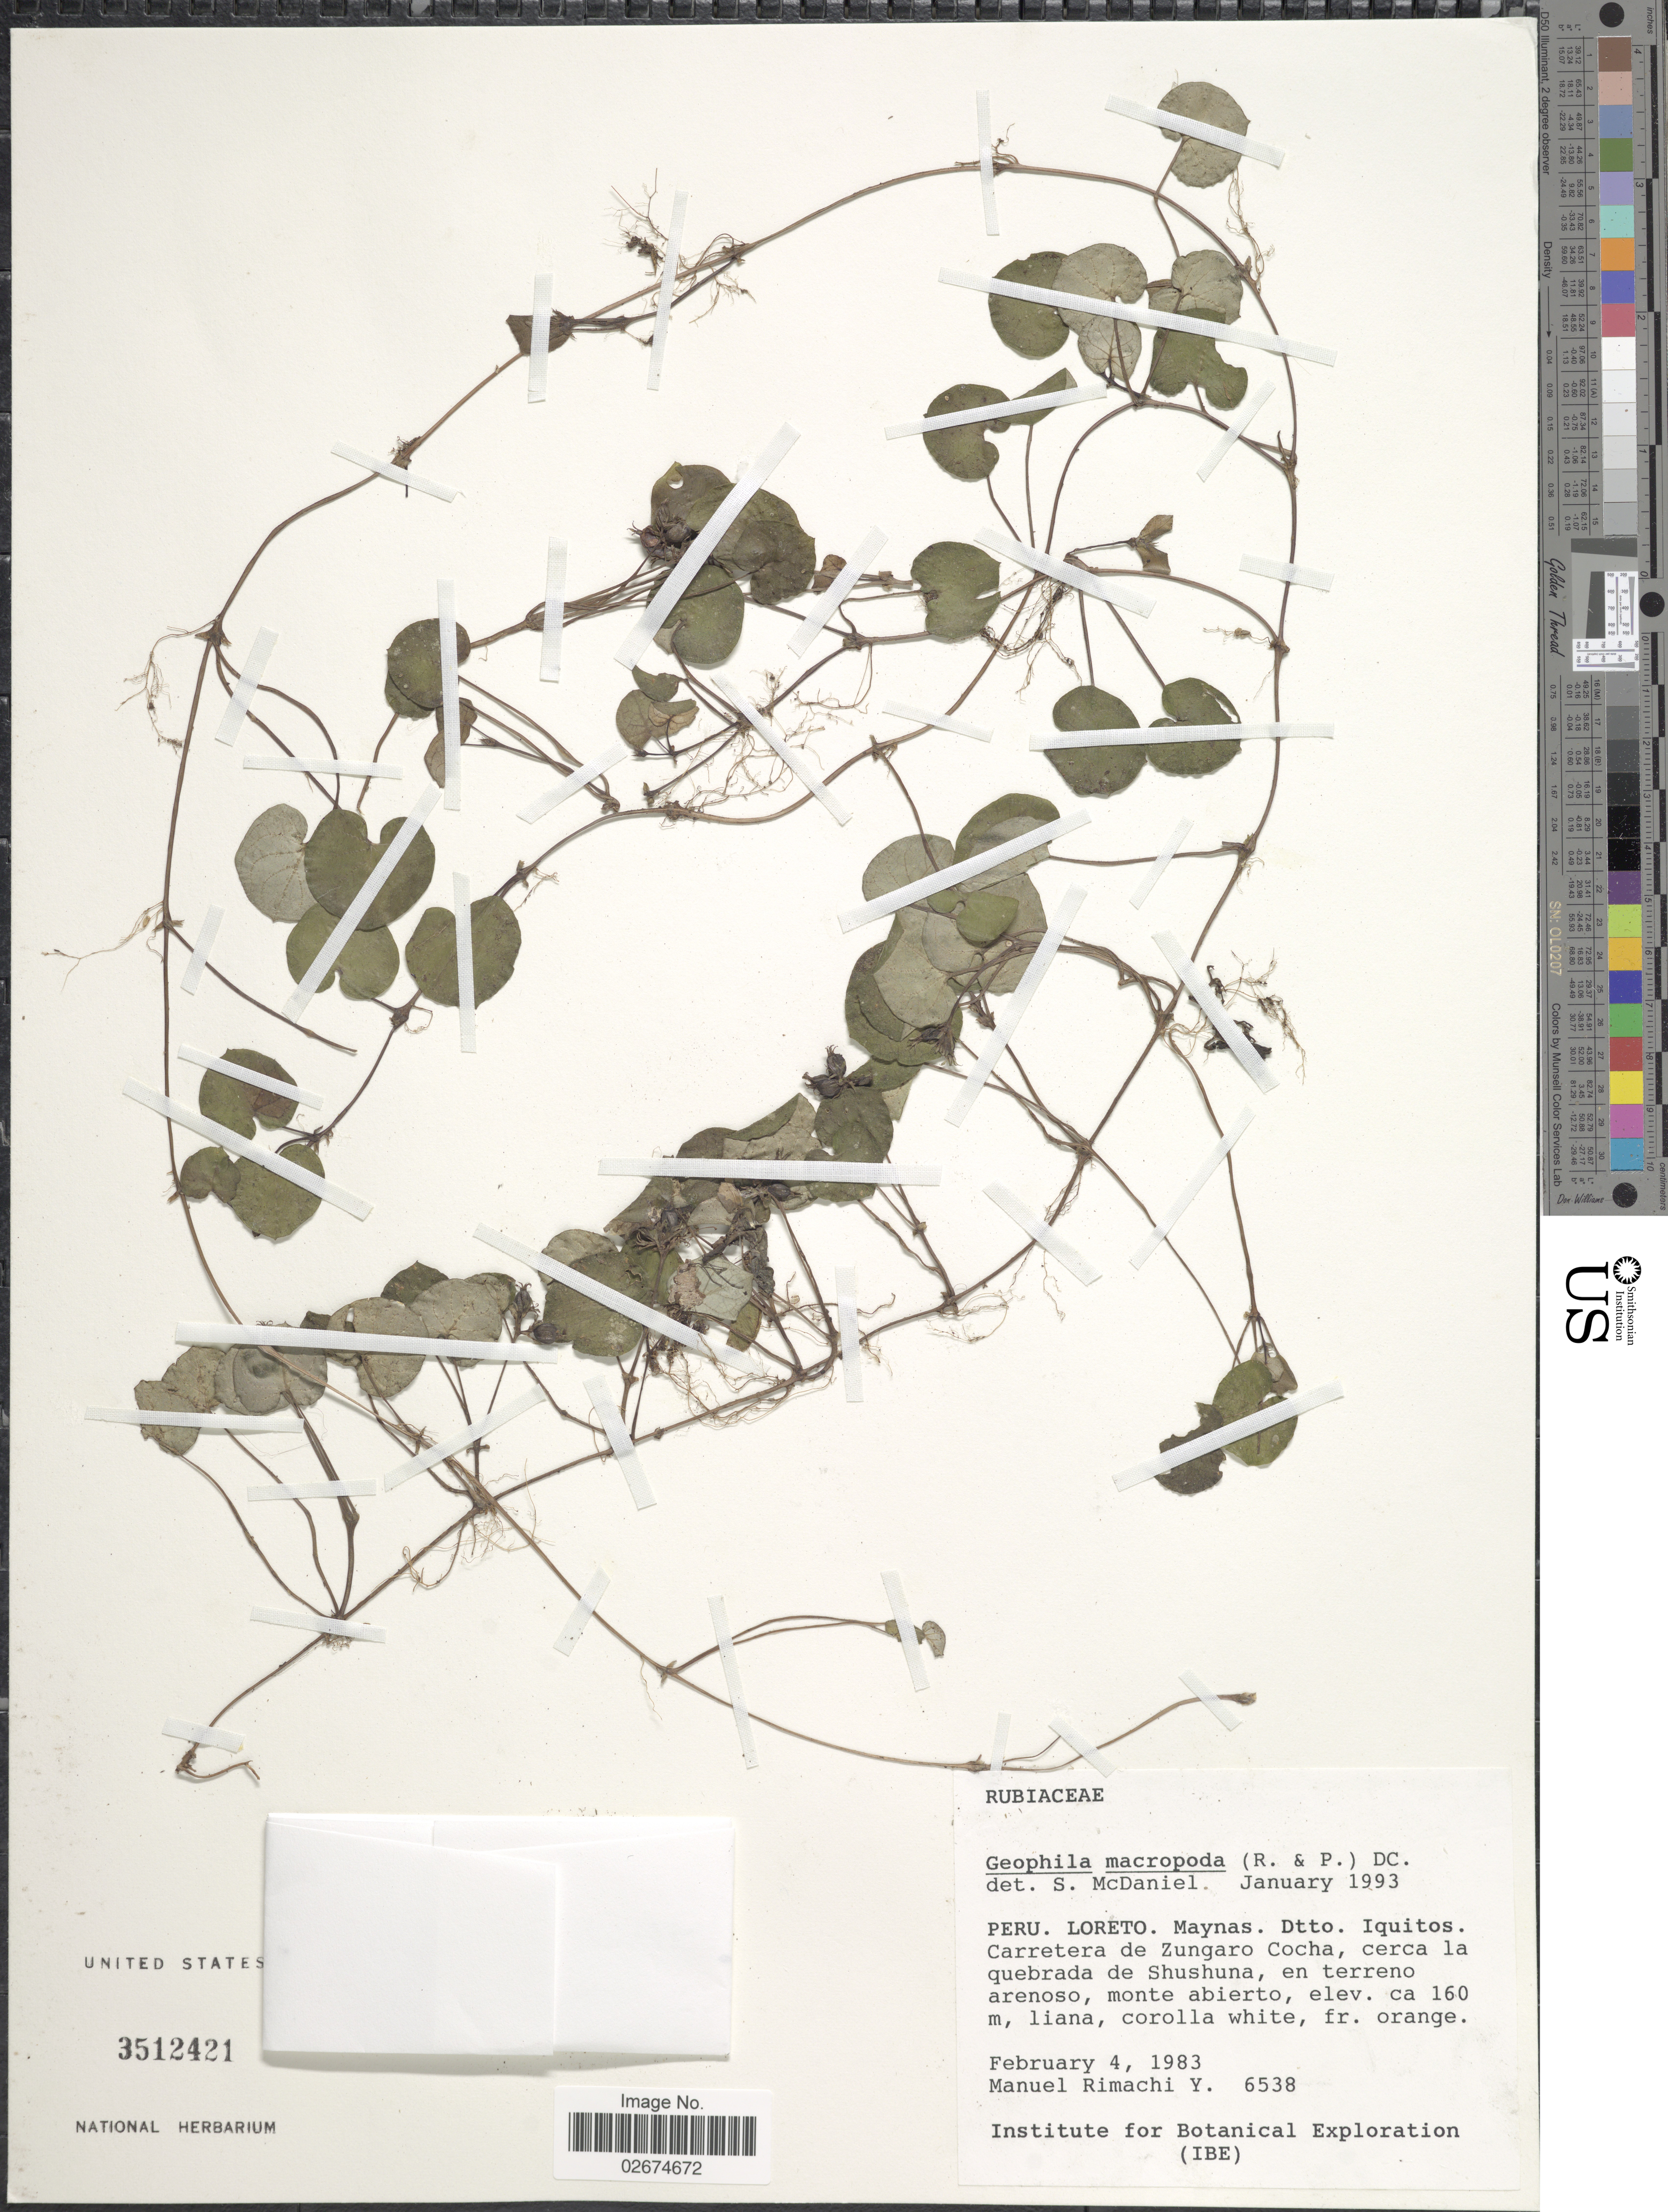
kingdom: Plantae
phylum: Tracheophyta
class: Magnoliopsida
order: Gentianales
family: Rubiaceae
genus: Geophila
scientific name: Geophila macropoda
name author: (Ruiz & Pav.) DC.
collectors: M. Rimachi Y.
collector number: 6538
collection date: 1983-02-04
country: Peru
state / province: Loreto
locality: Peru, Loreto, Maynas, Dtto. Iquitos, Carretera de Zungaro Cocha, cerca la quebrada de Shushuna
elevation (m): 160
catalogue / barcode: US 3512421